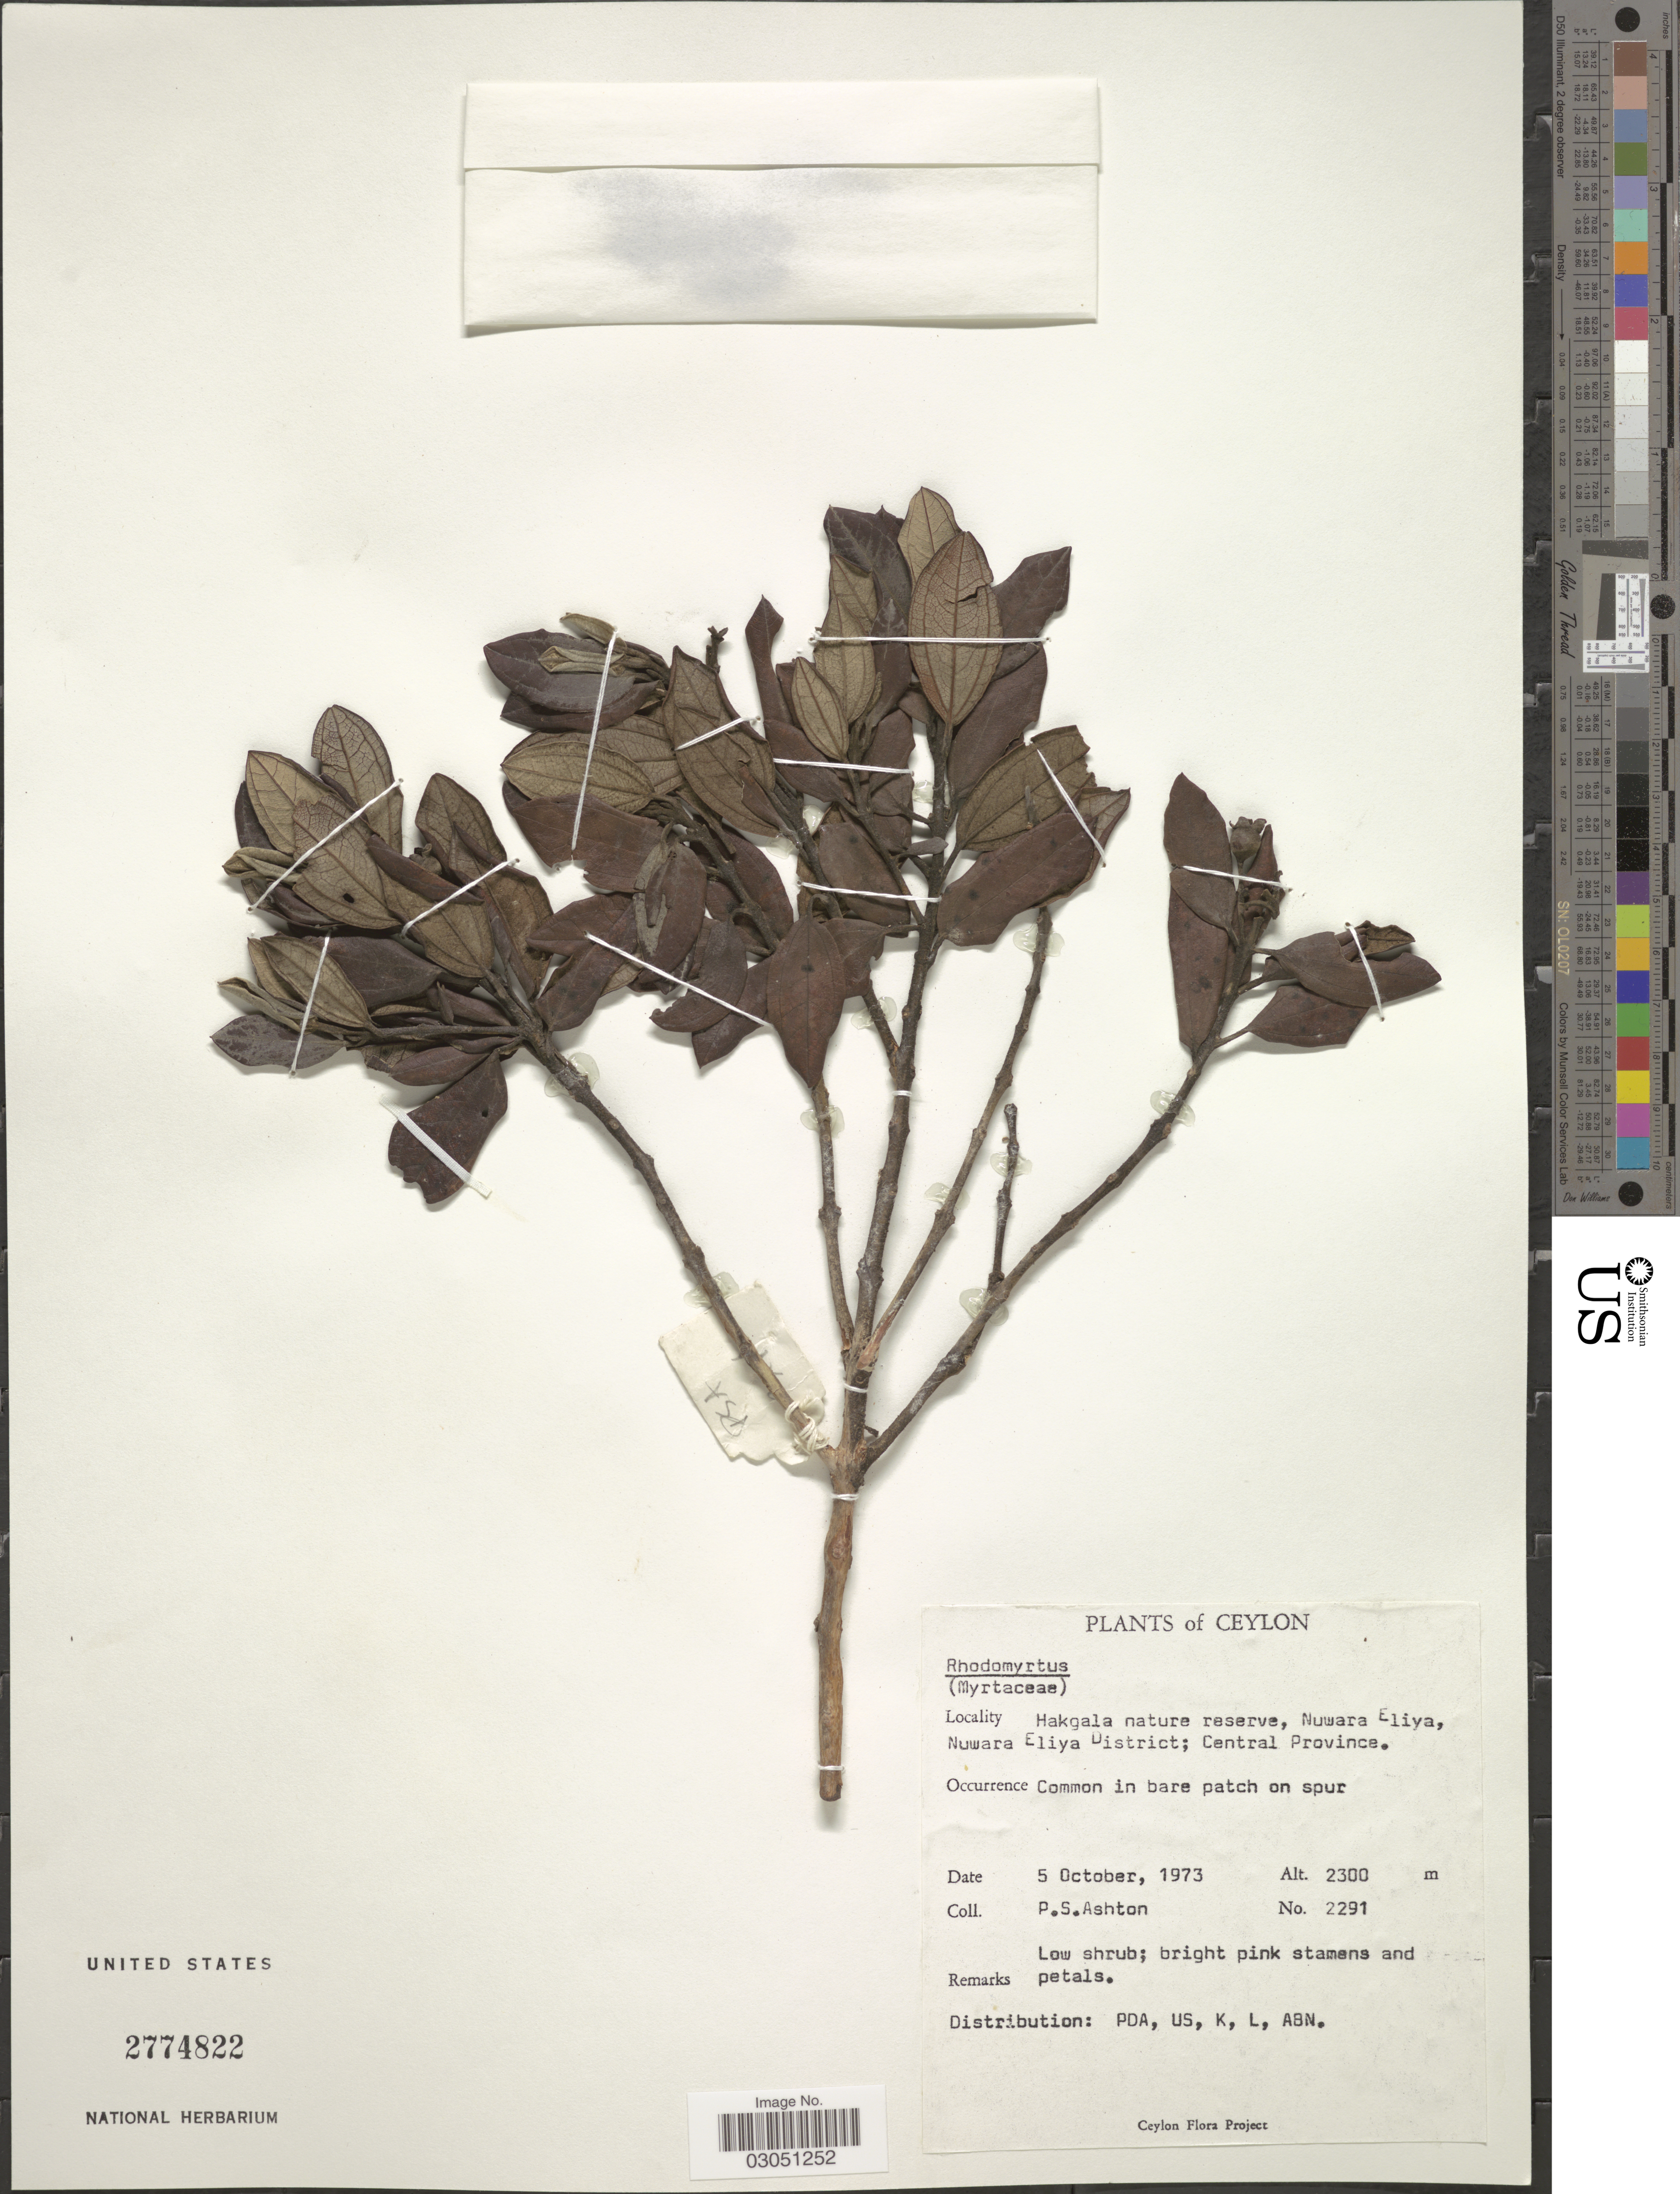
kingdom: Plantae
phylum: Tracheophyta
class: Magnoliopsida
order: Myrtales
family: Myrtaceae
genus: Rhodomyrtus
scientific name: Rhodomyrtus sp.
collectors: P. S. Ashton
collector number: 2291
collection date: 1973-10-05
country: Sri Lanka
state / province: Central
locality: Ceylon, Hakgala nature reserve, Nuwara Eliya, Nuwara Eliya District.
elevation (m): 2300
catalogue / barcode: US 2774822